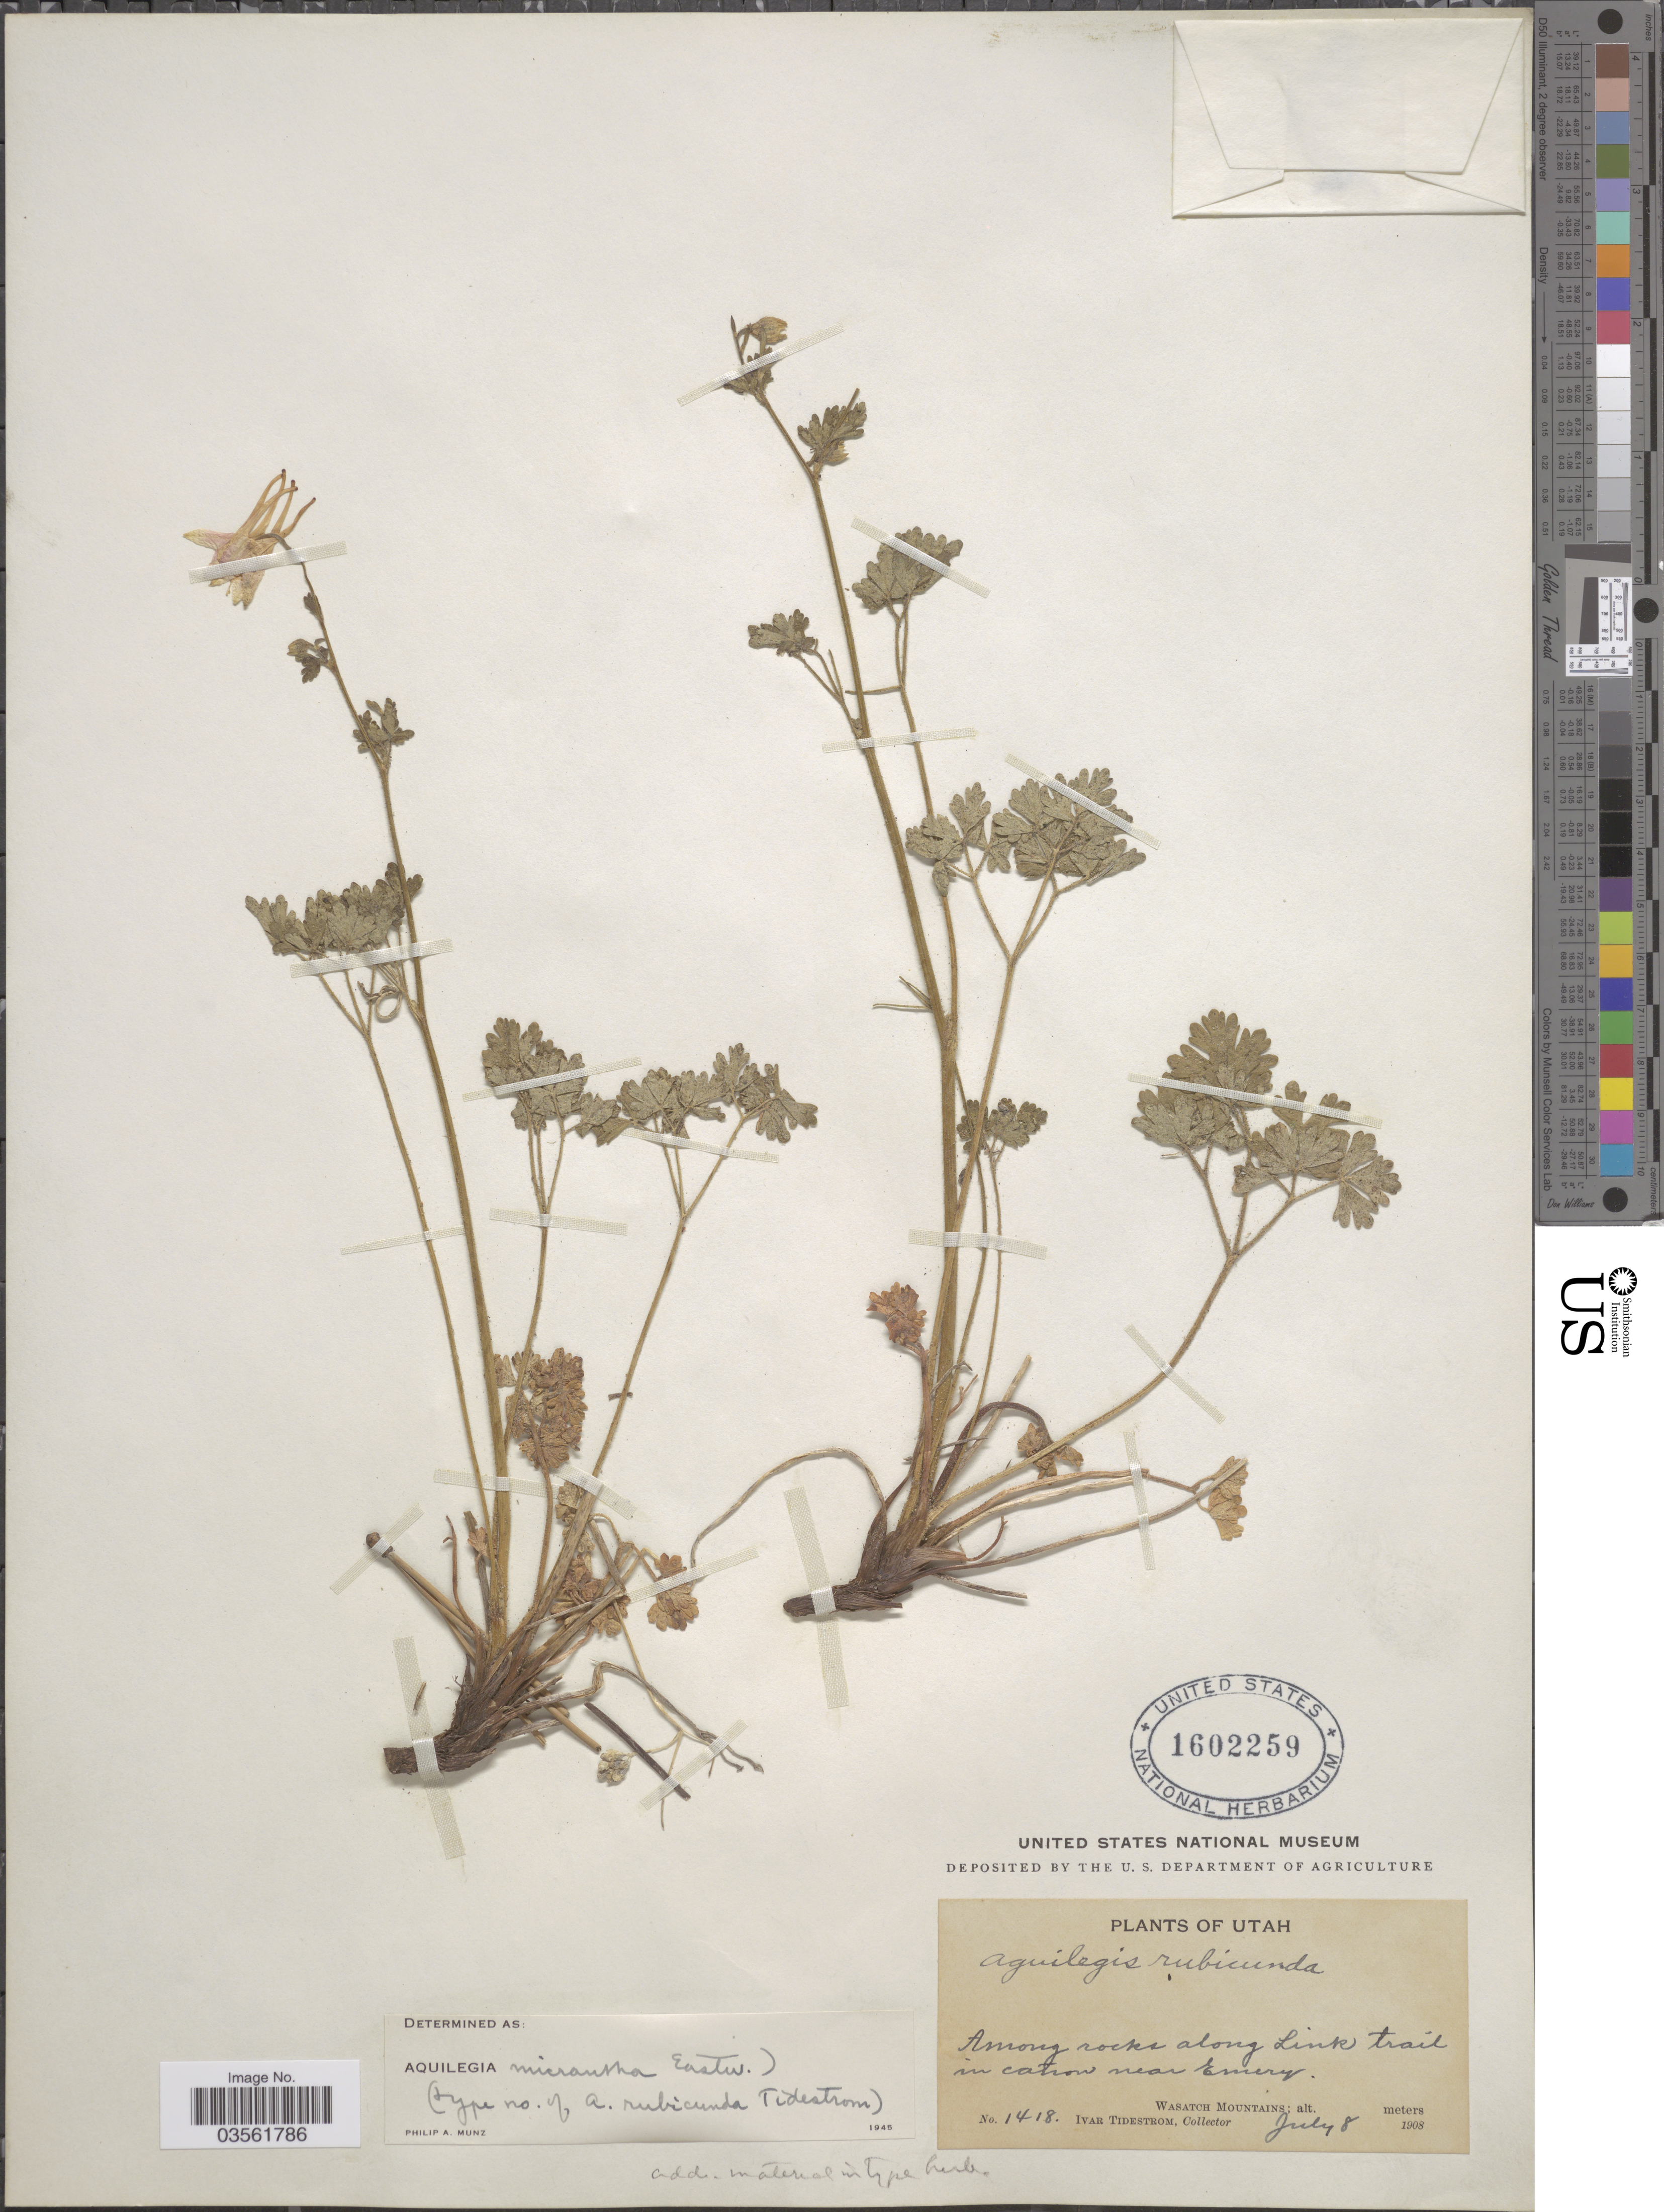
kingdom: Plantae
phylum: Tracheophyta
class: Magnoliopsida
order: Ranunculales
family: Ranunculaceae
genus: Aquilegia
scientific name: Aquilegia micrantha var. mancosana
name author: Eastw.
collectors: I. F. Tidestrom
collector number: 1418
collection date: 1908-07-08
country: United States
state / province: Utah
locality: Along Link trail in cañon near Emery. Wasatch Mountains.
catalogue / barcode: US 1602259